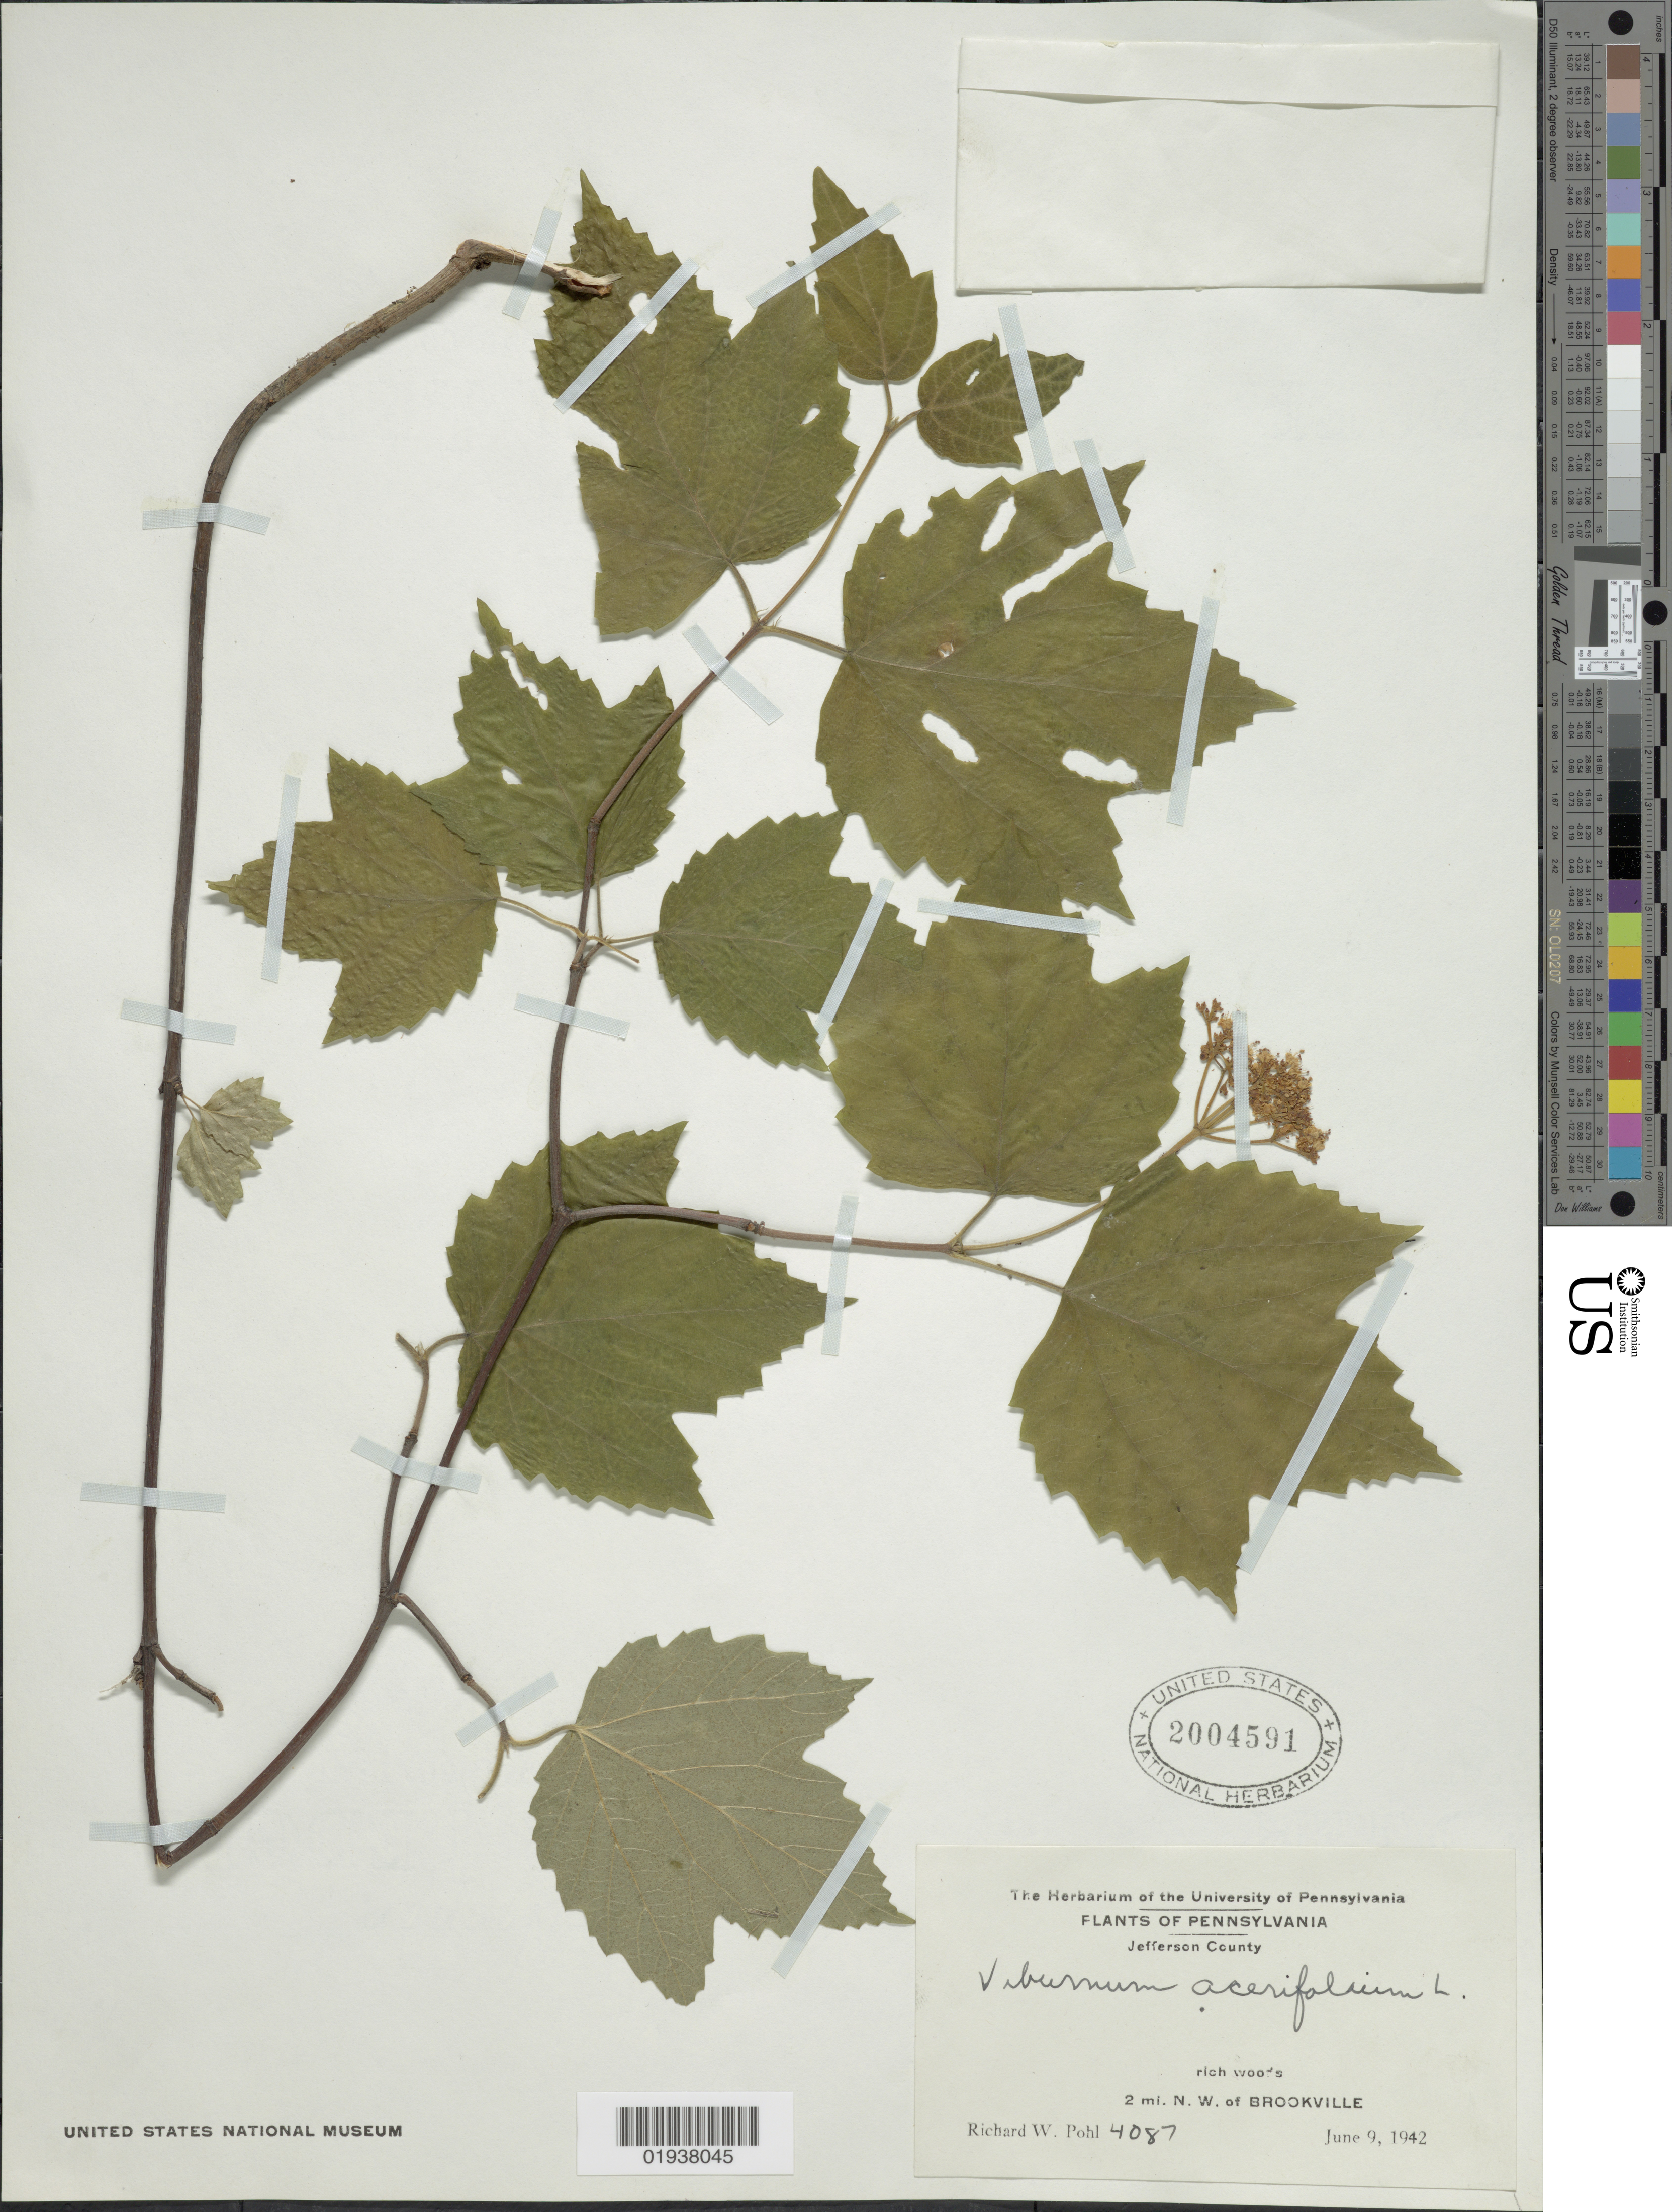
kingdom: Plantae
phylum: Tracheophyta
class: Magnoliopsida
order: Dipsacales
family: Viburnaceae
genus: Viburnum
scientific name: Viburnum acerifolium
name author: L.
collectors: R. W. Pohl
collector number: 4087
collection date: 1942-06-09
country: United States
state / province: Pennsylvania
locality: Jefferson County. Rich woods. 2 mi. N.W. of Brookville.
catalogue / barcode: US 2004591